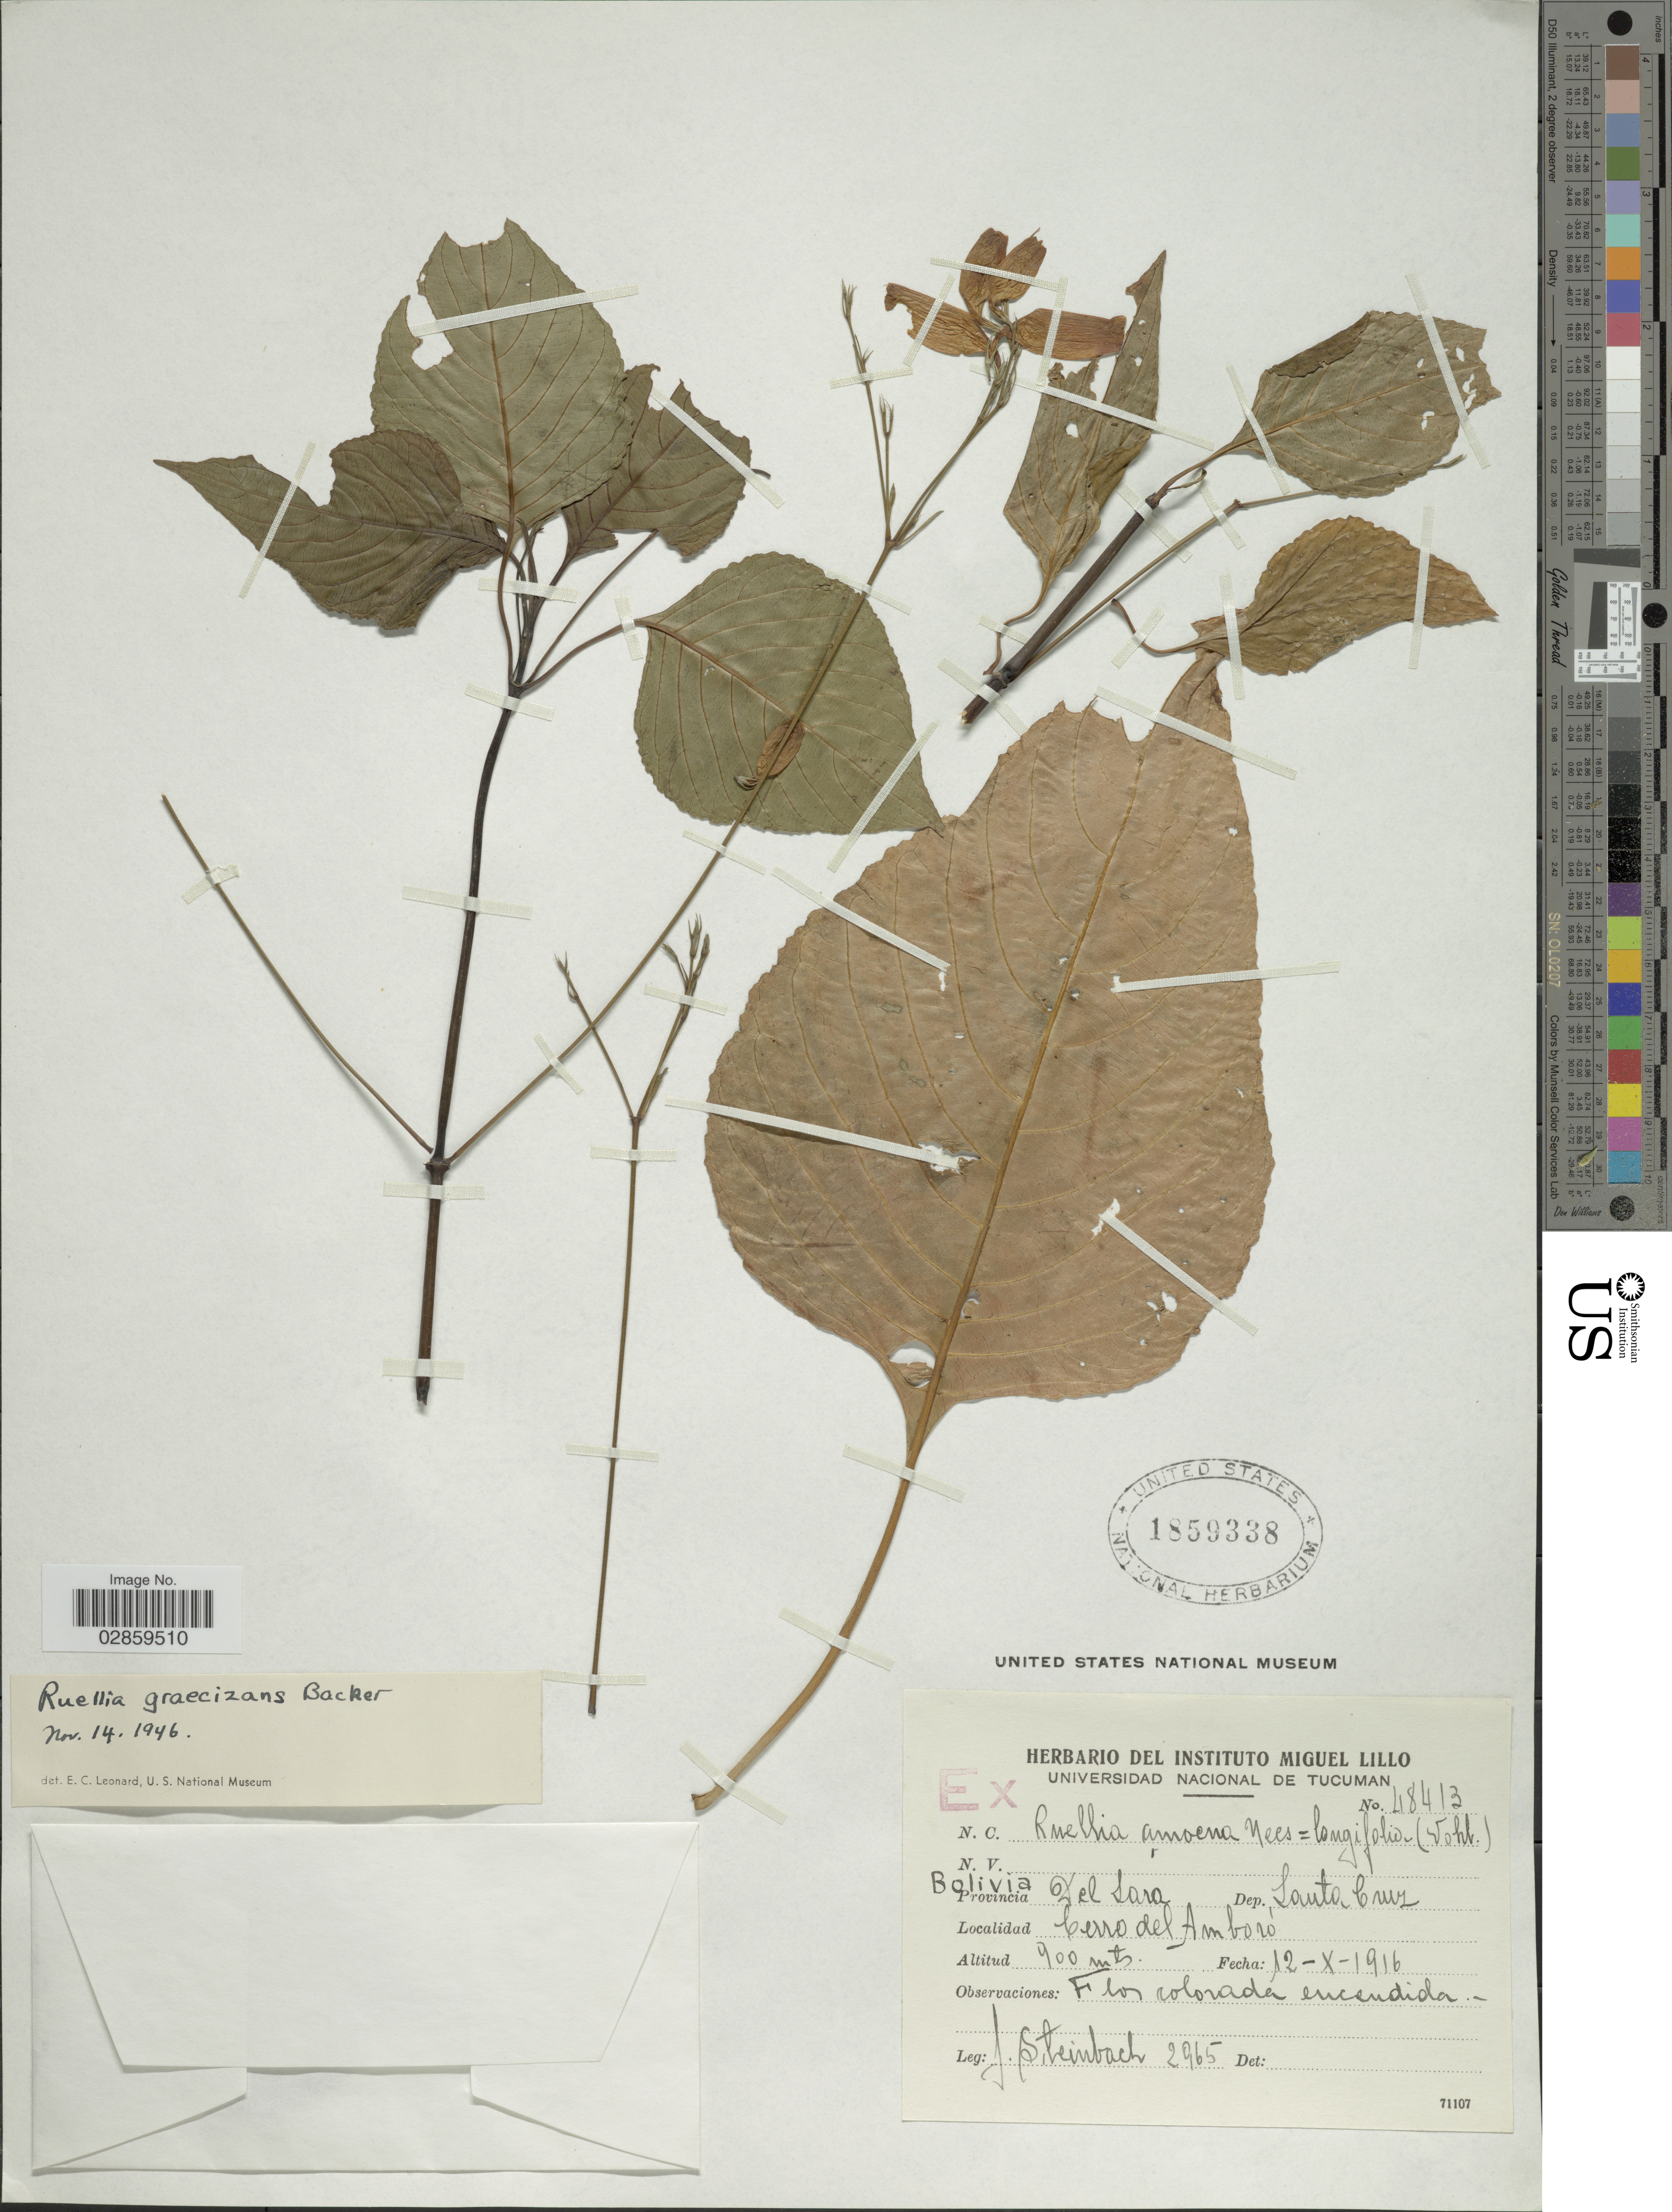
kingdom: Plantae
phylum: Tracheophyta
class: Magnoliopsida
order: Lamiales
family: Acanthaceae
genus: Ruellia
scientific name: Ruellia brevifolia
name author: (Pohl) C. Ezcurra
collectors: J. Steinbach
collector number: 2965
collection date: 1916-10-12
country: Bolivia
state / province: Santa Cruz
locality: Provincia Del Sara, Dep. Santa Cruz, Cerro del Amboró.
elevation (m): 900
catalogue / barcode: US 1859338